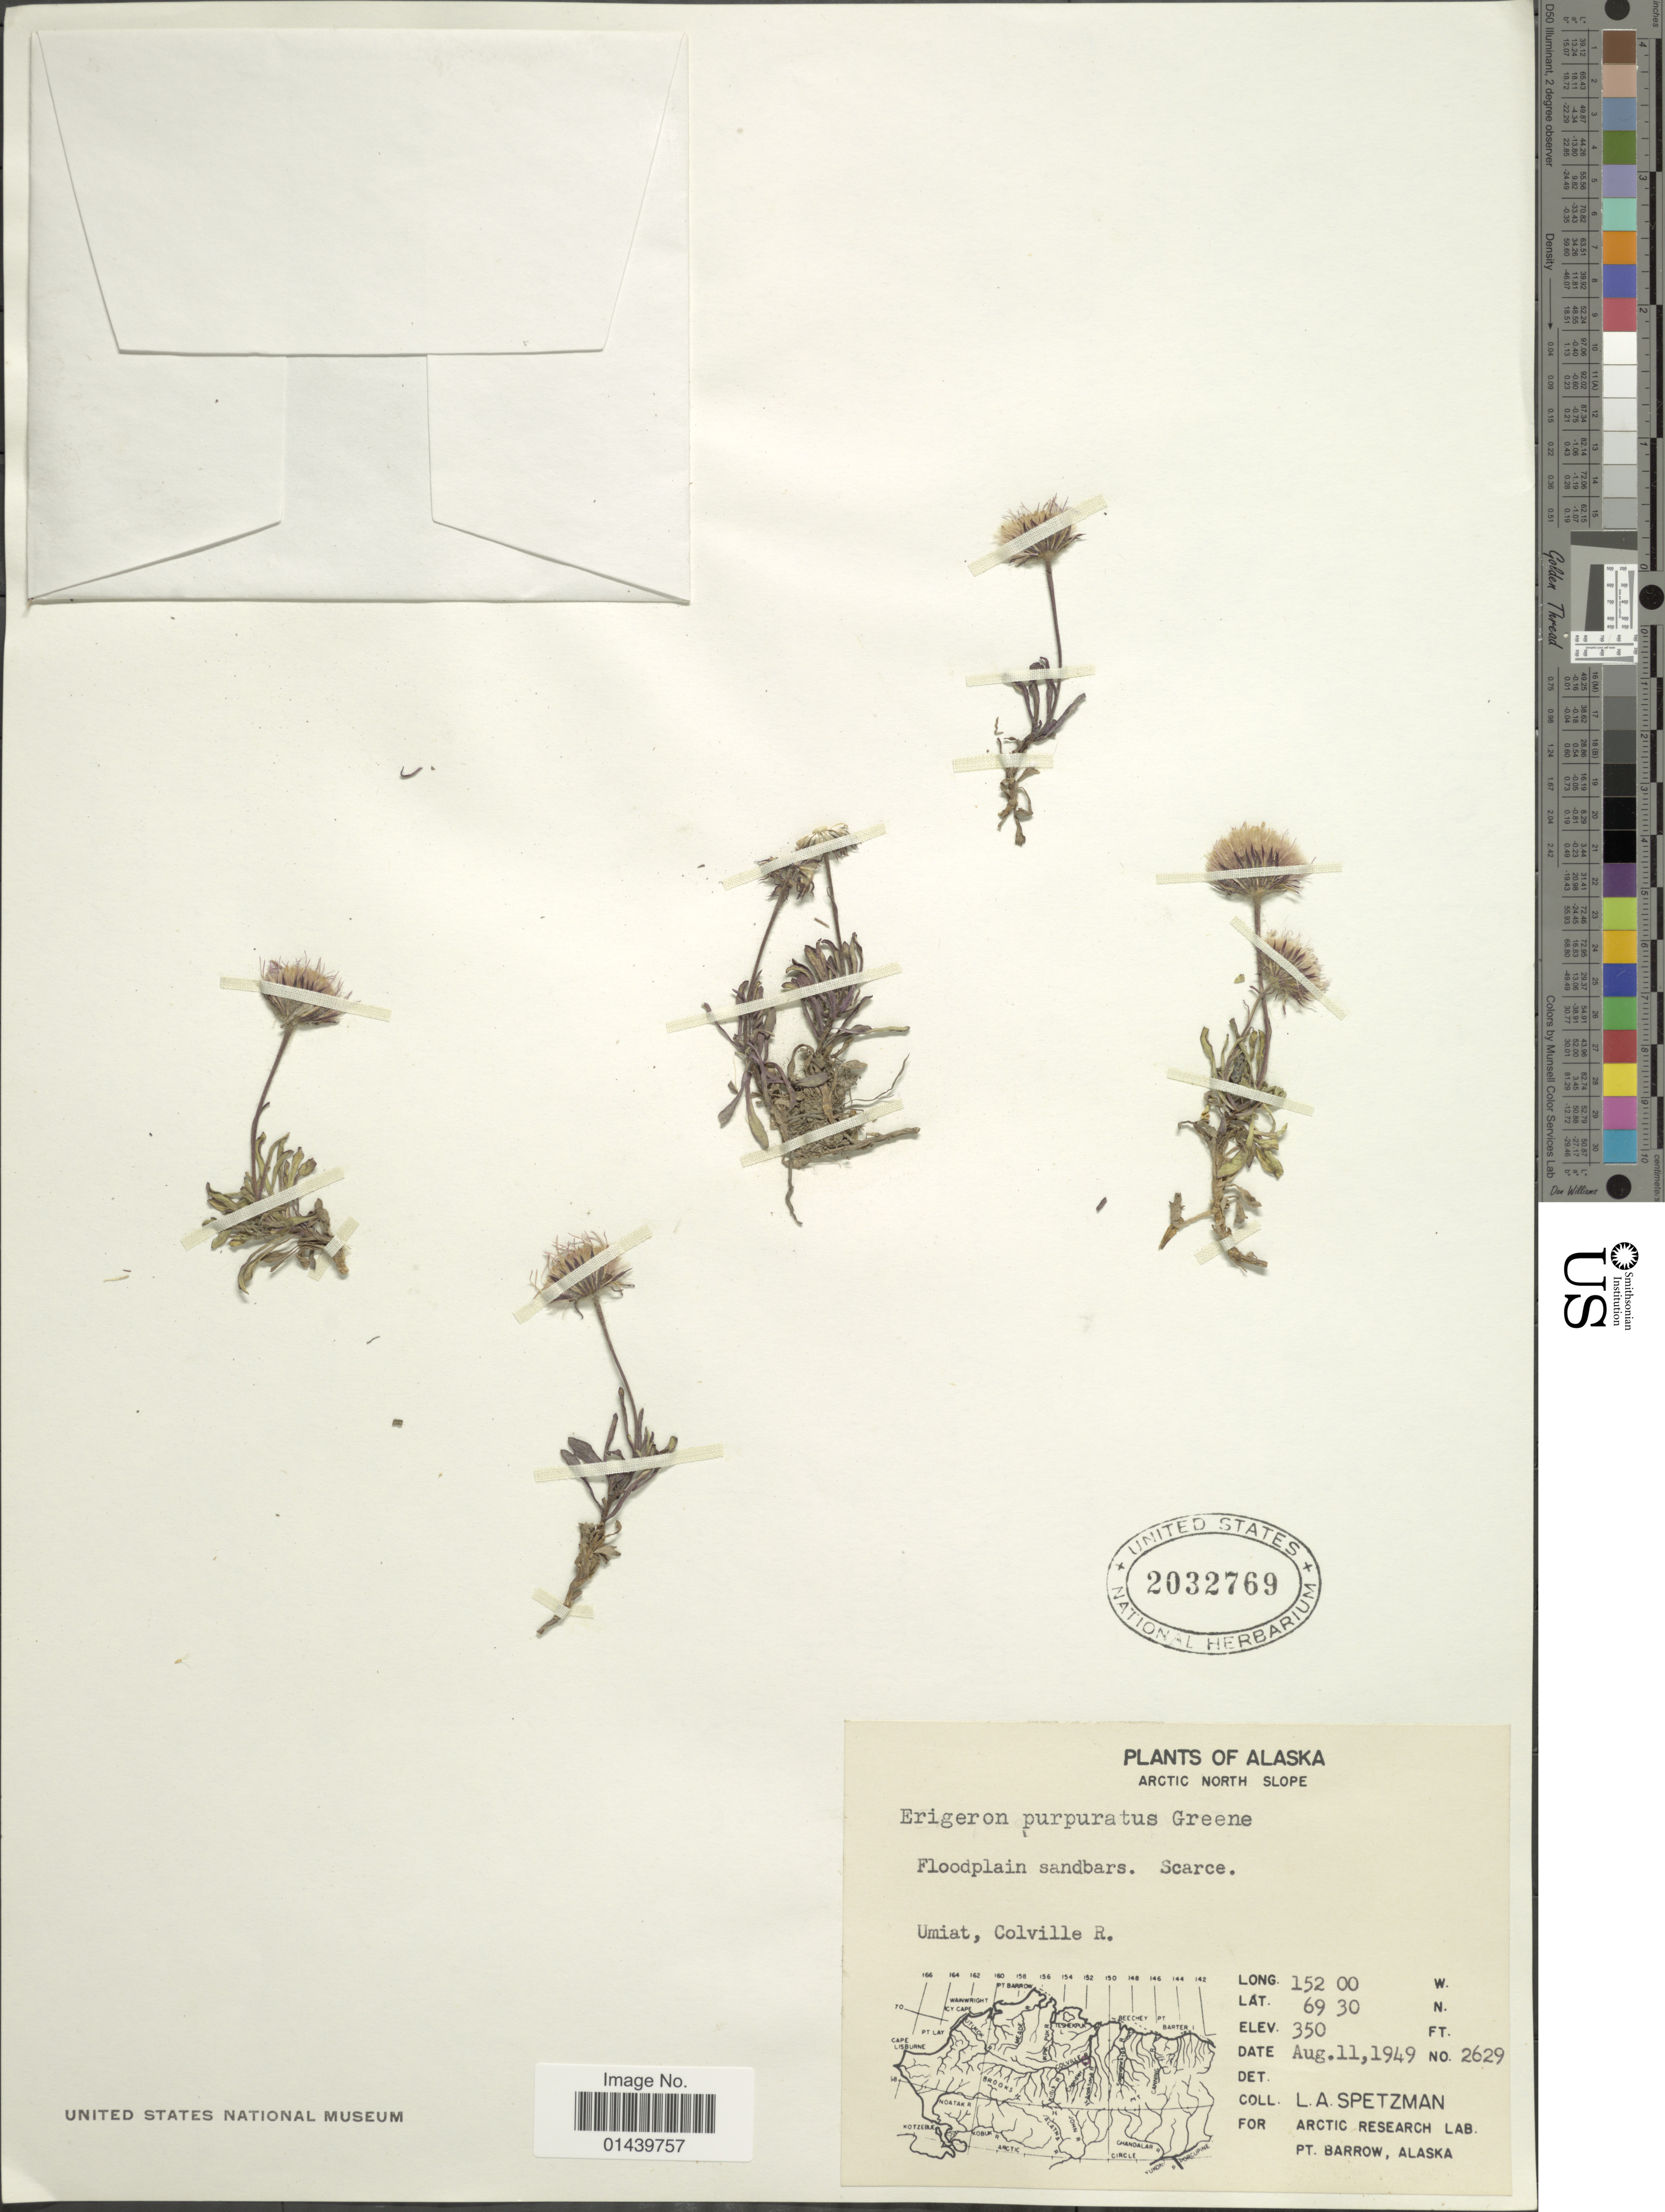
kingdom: Plantae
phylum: Tracheophyta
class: Magnoliopsida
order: Asterales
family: Asteraceae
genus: Erigeron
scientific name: Erigeron purpuratus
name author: Greene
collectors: L. Spetzman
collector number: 2629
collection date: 1949-08-11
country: United States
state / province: Alaska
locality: Arctic North Slope. Floodplain sandbars. Scarce. Umiat, Colville R.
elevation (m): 107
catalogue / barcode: US 2032769